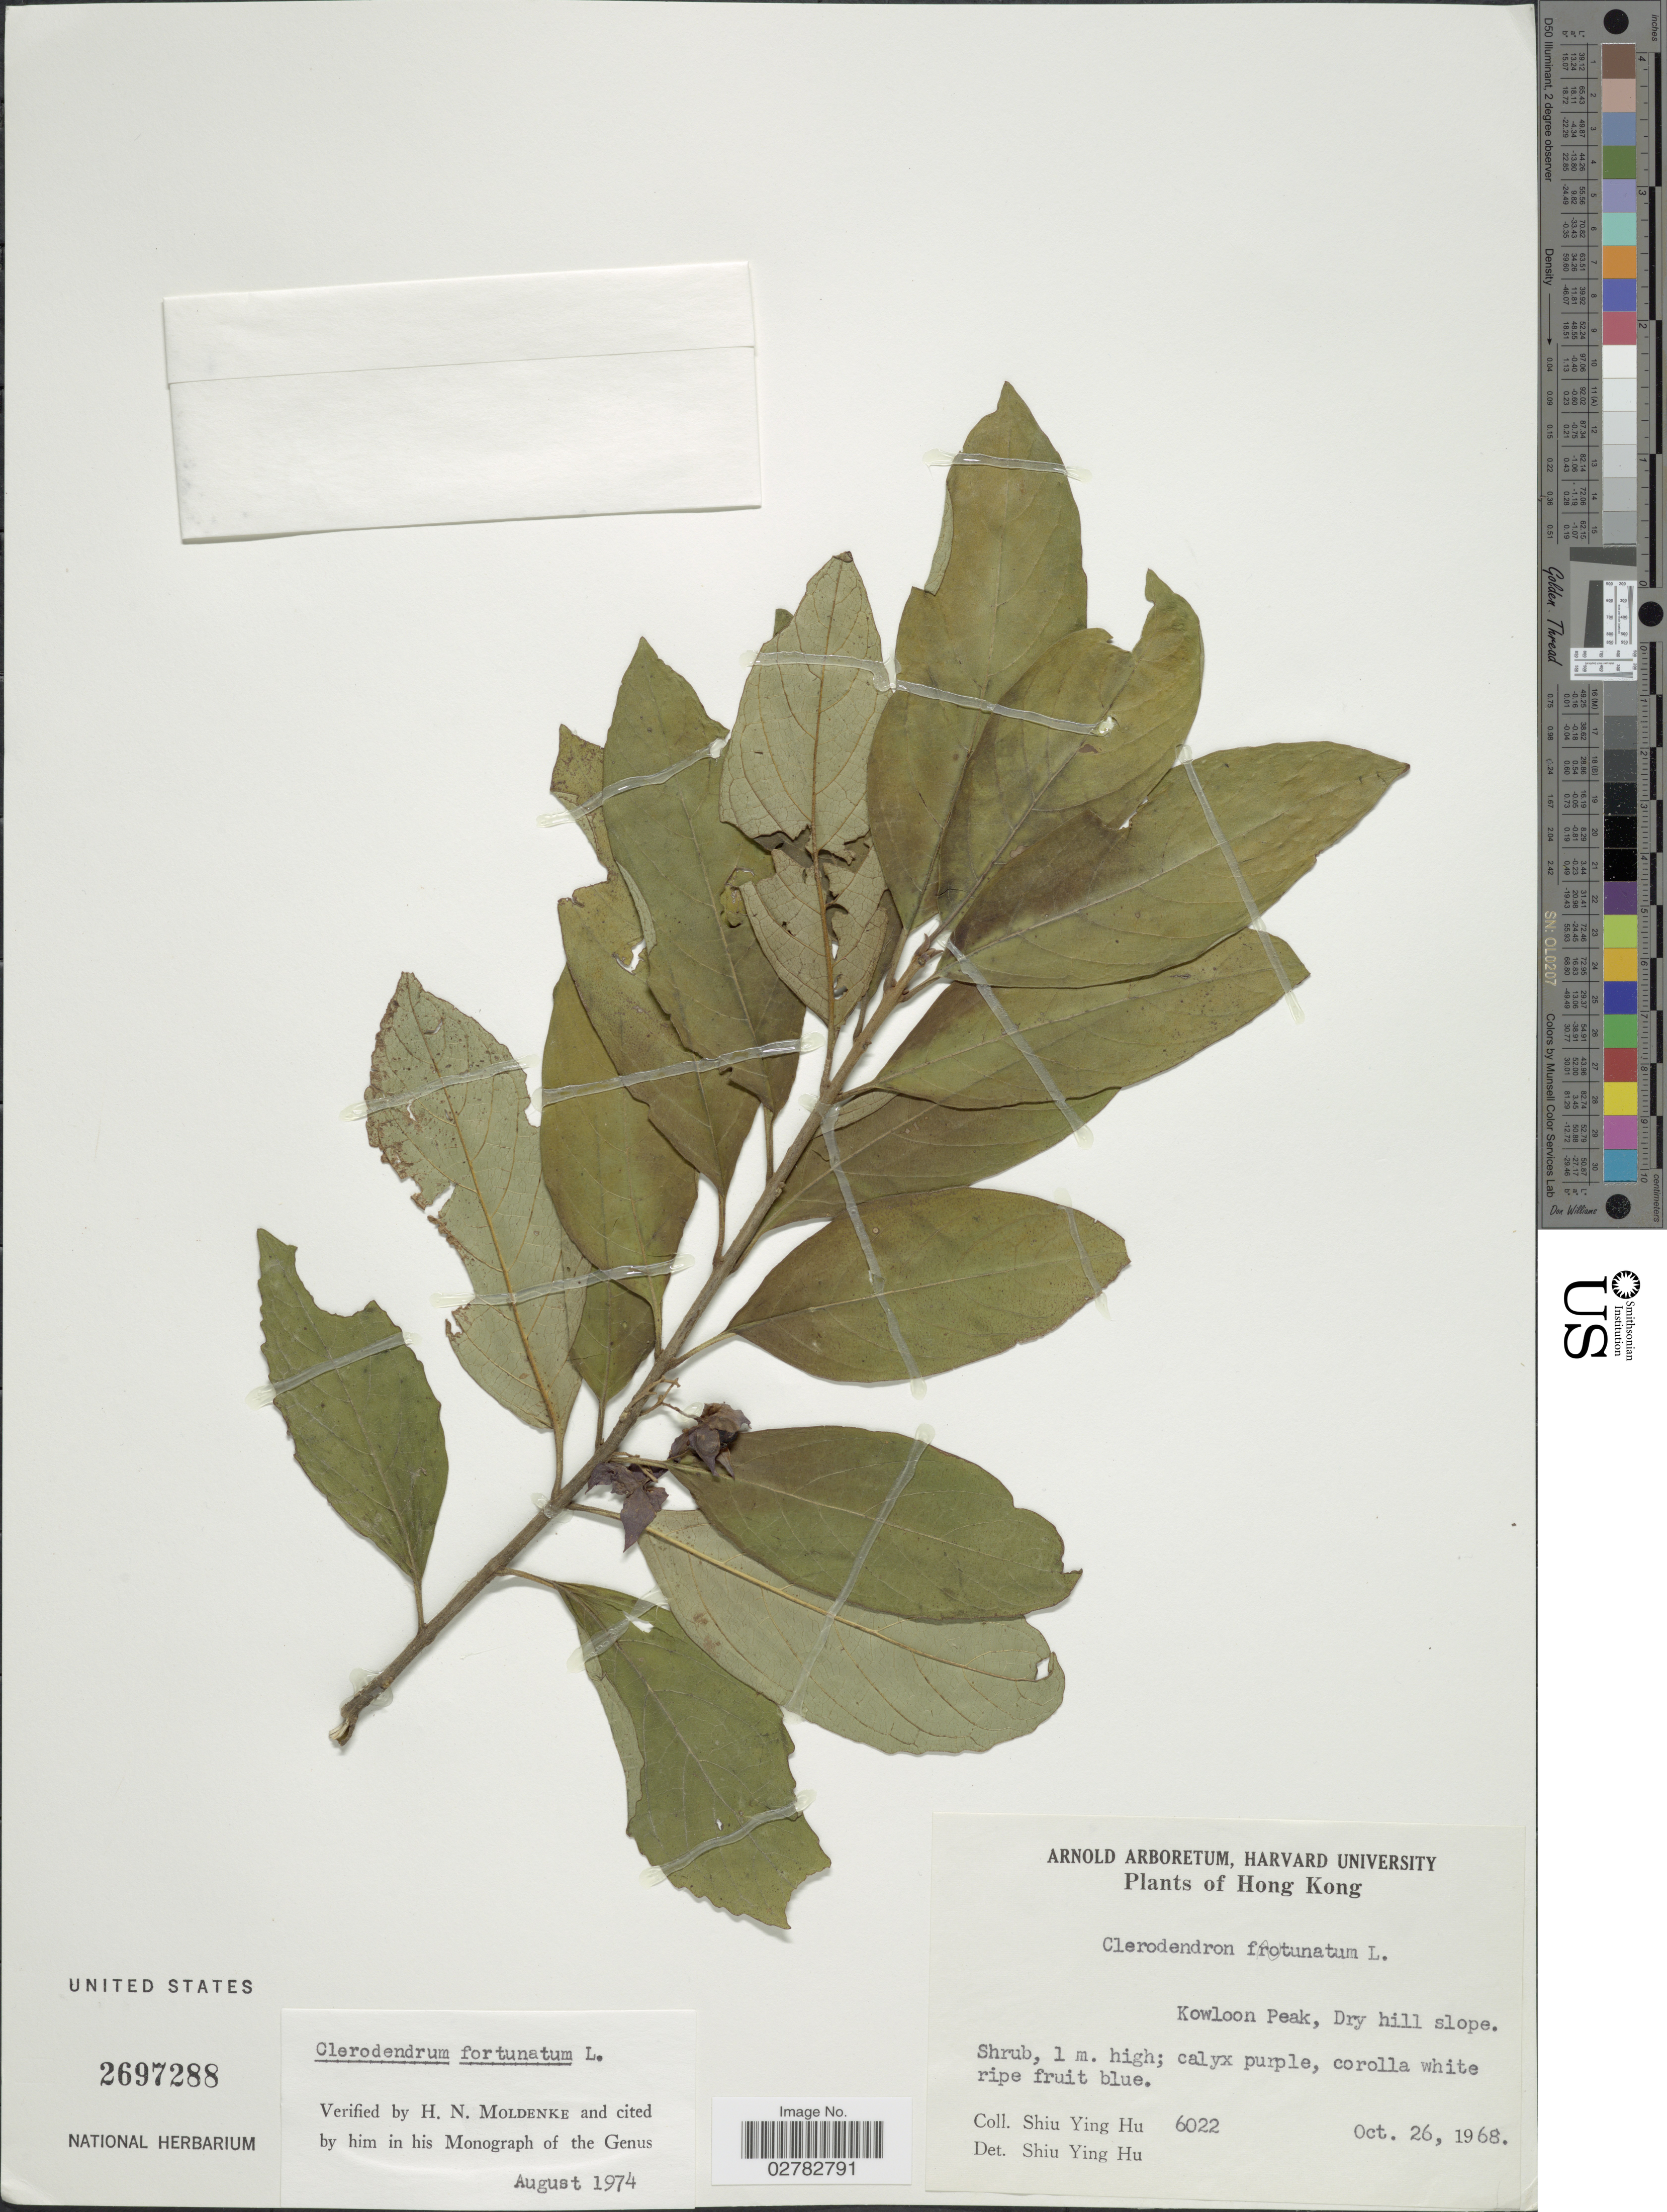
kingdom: Plantae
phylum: Tracheophyta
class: Magnoliopsida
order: Lamiales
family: Lamiaceae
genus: Clerodendrum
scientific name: Clerodendrum fortunatum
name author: L.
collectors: S. Y. Hu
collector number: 6022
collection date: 1968-10-26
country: China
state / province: Hong Kong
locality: Kowloon Peak.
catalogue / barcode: US 2697288